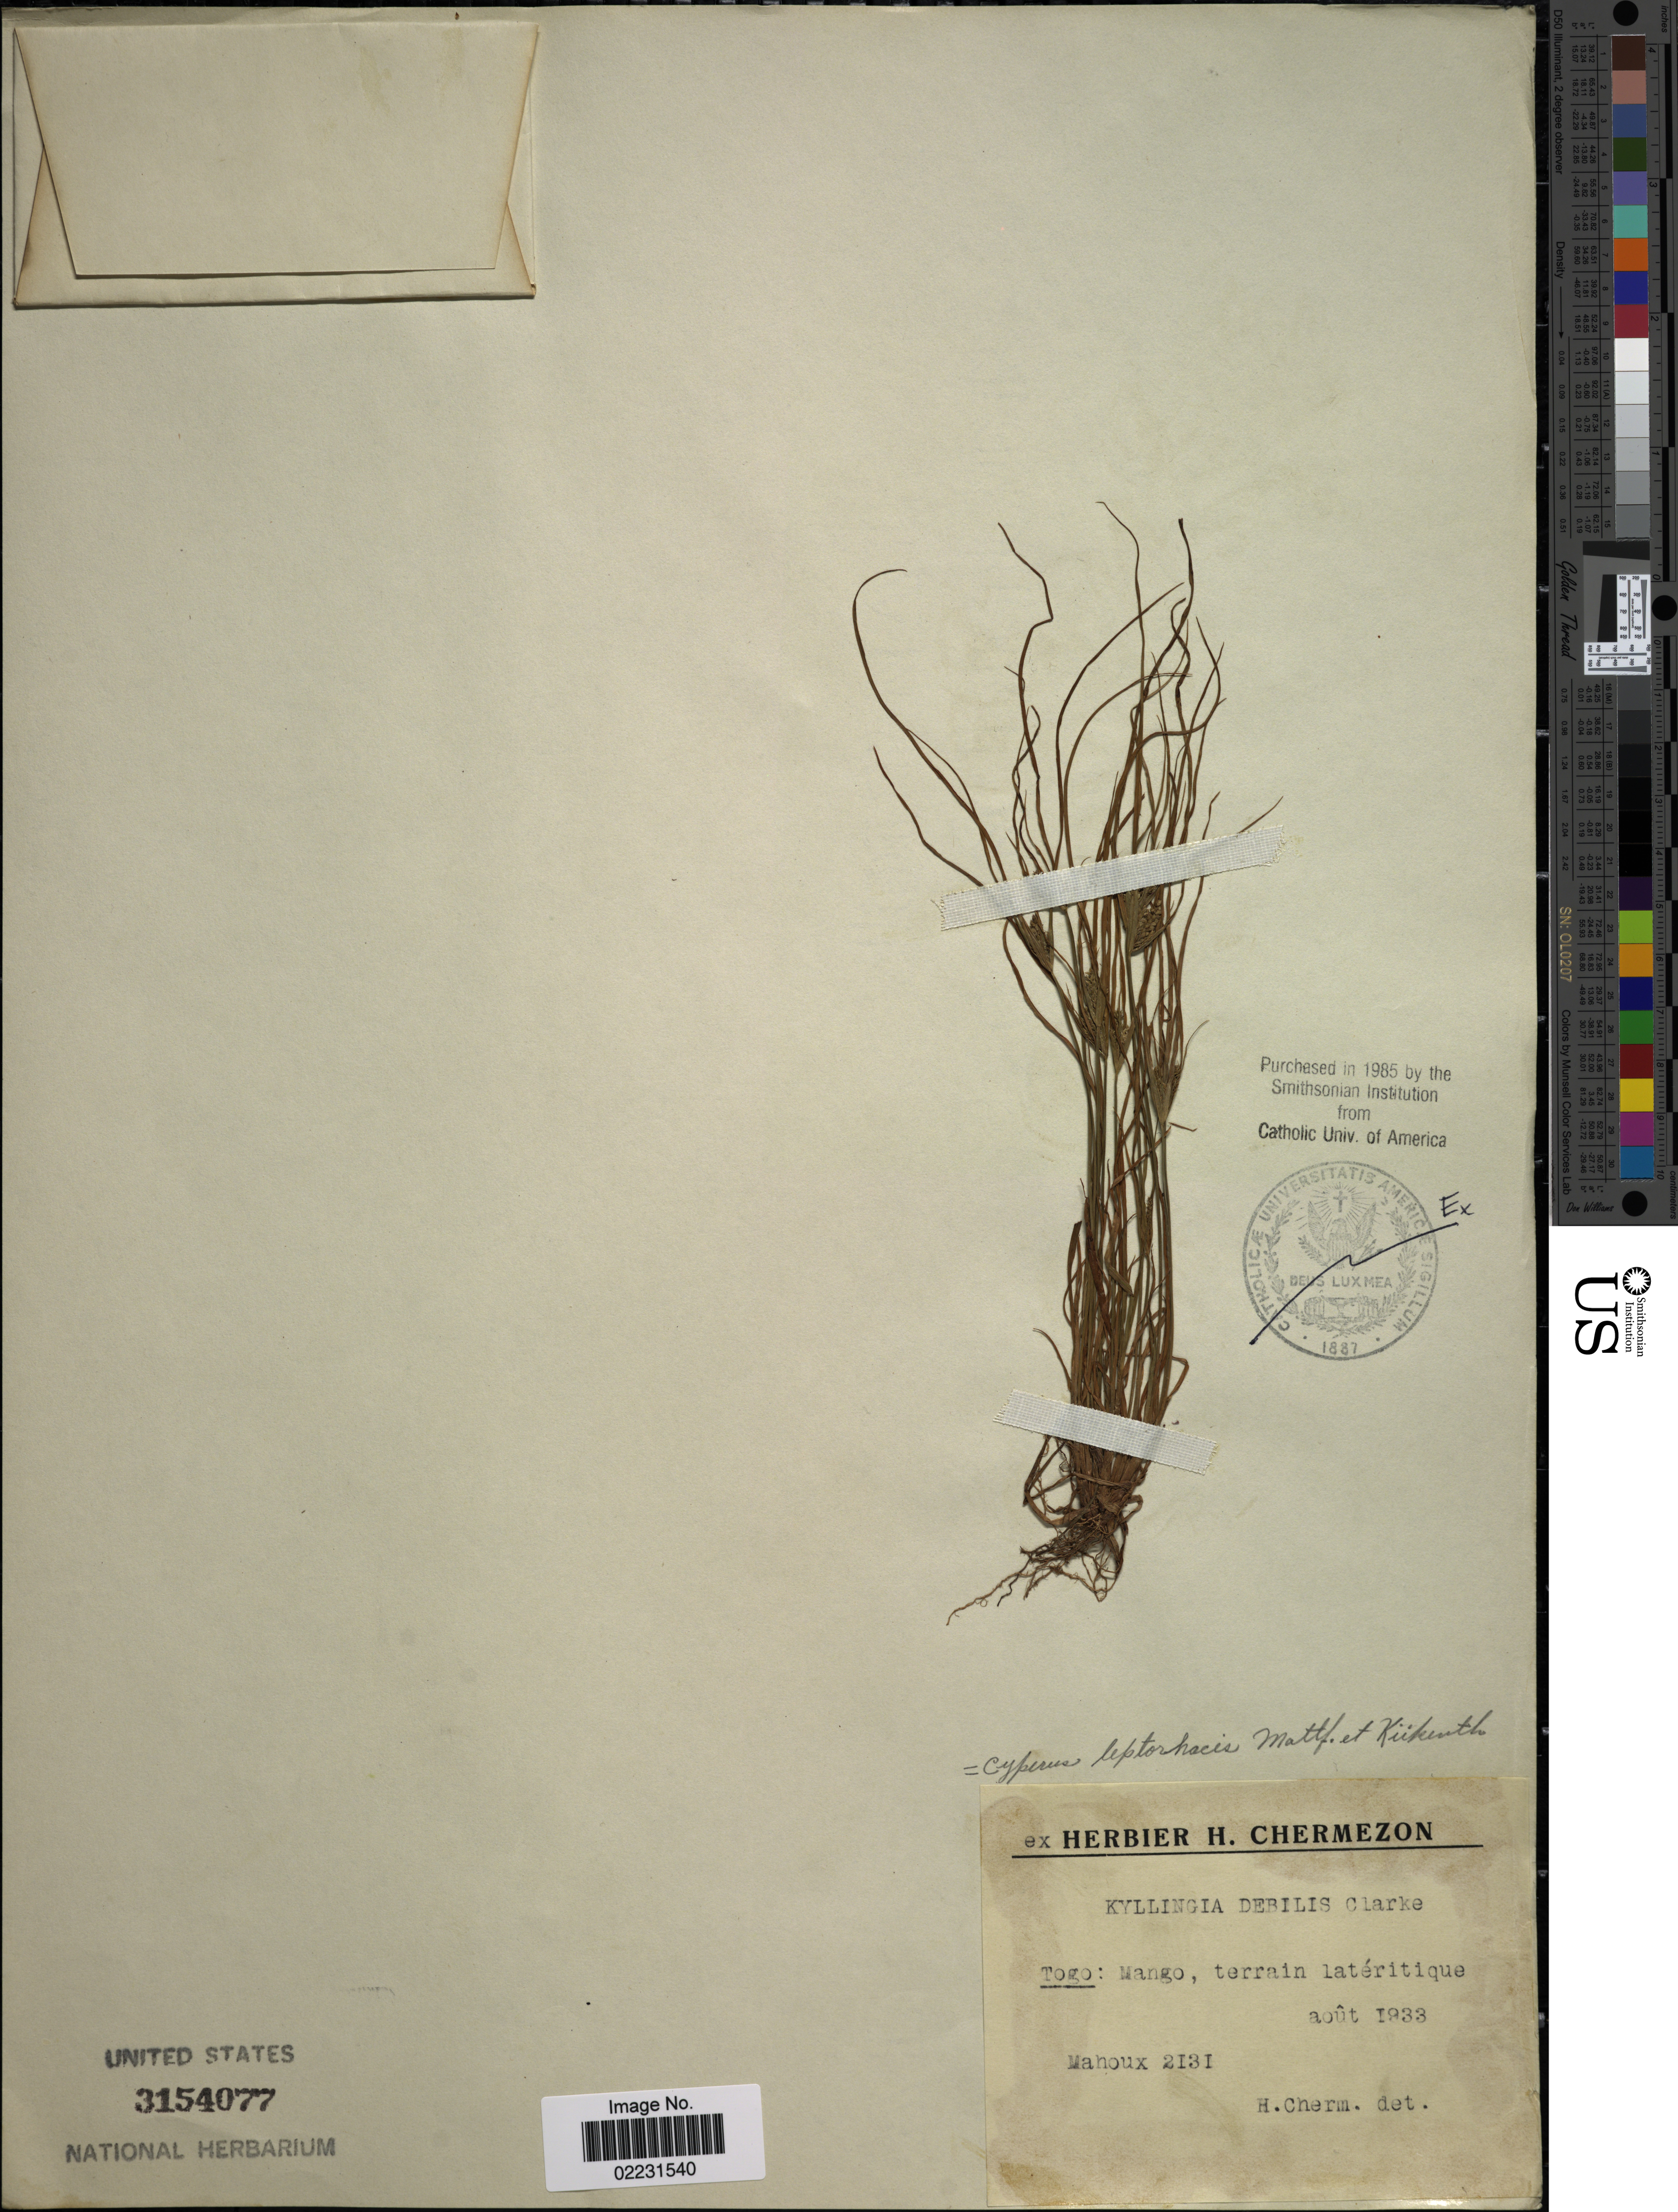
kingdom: Plantae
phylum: Tracheophyta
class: Liliopsida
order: Poales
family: Cyperaceae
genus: Cyperus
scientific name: Cyperus leptorhachis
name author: Mattf. & Kük.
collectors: P. Mahoux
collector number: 2131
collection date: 1933-08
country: Togo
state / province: Savanes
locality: Mango, terrain laterutique.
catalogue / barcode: US 3154077